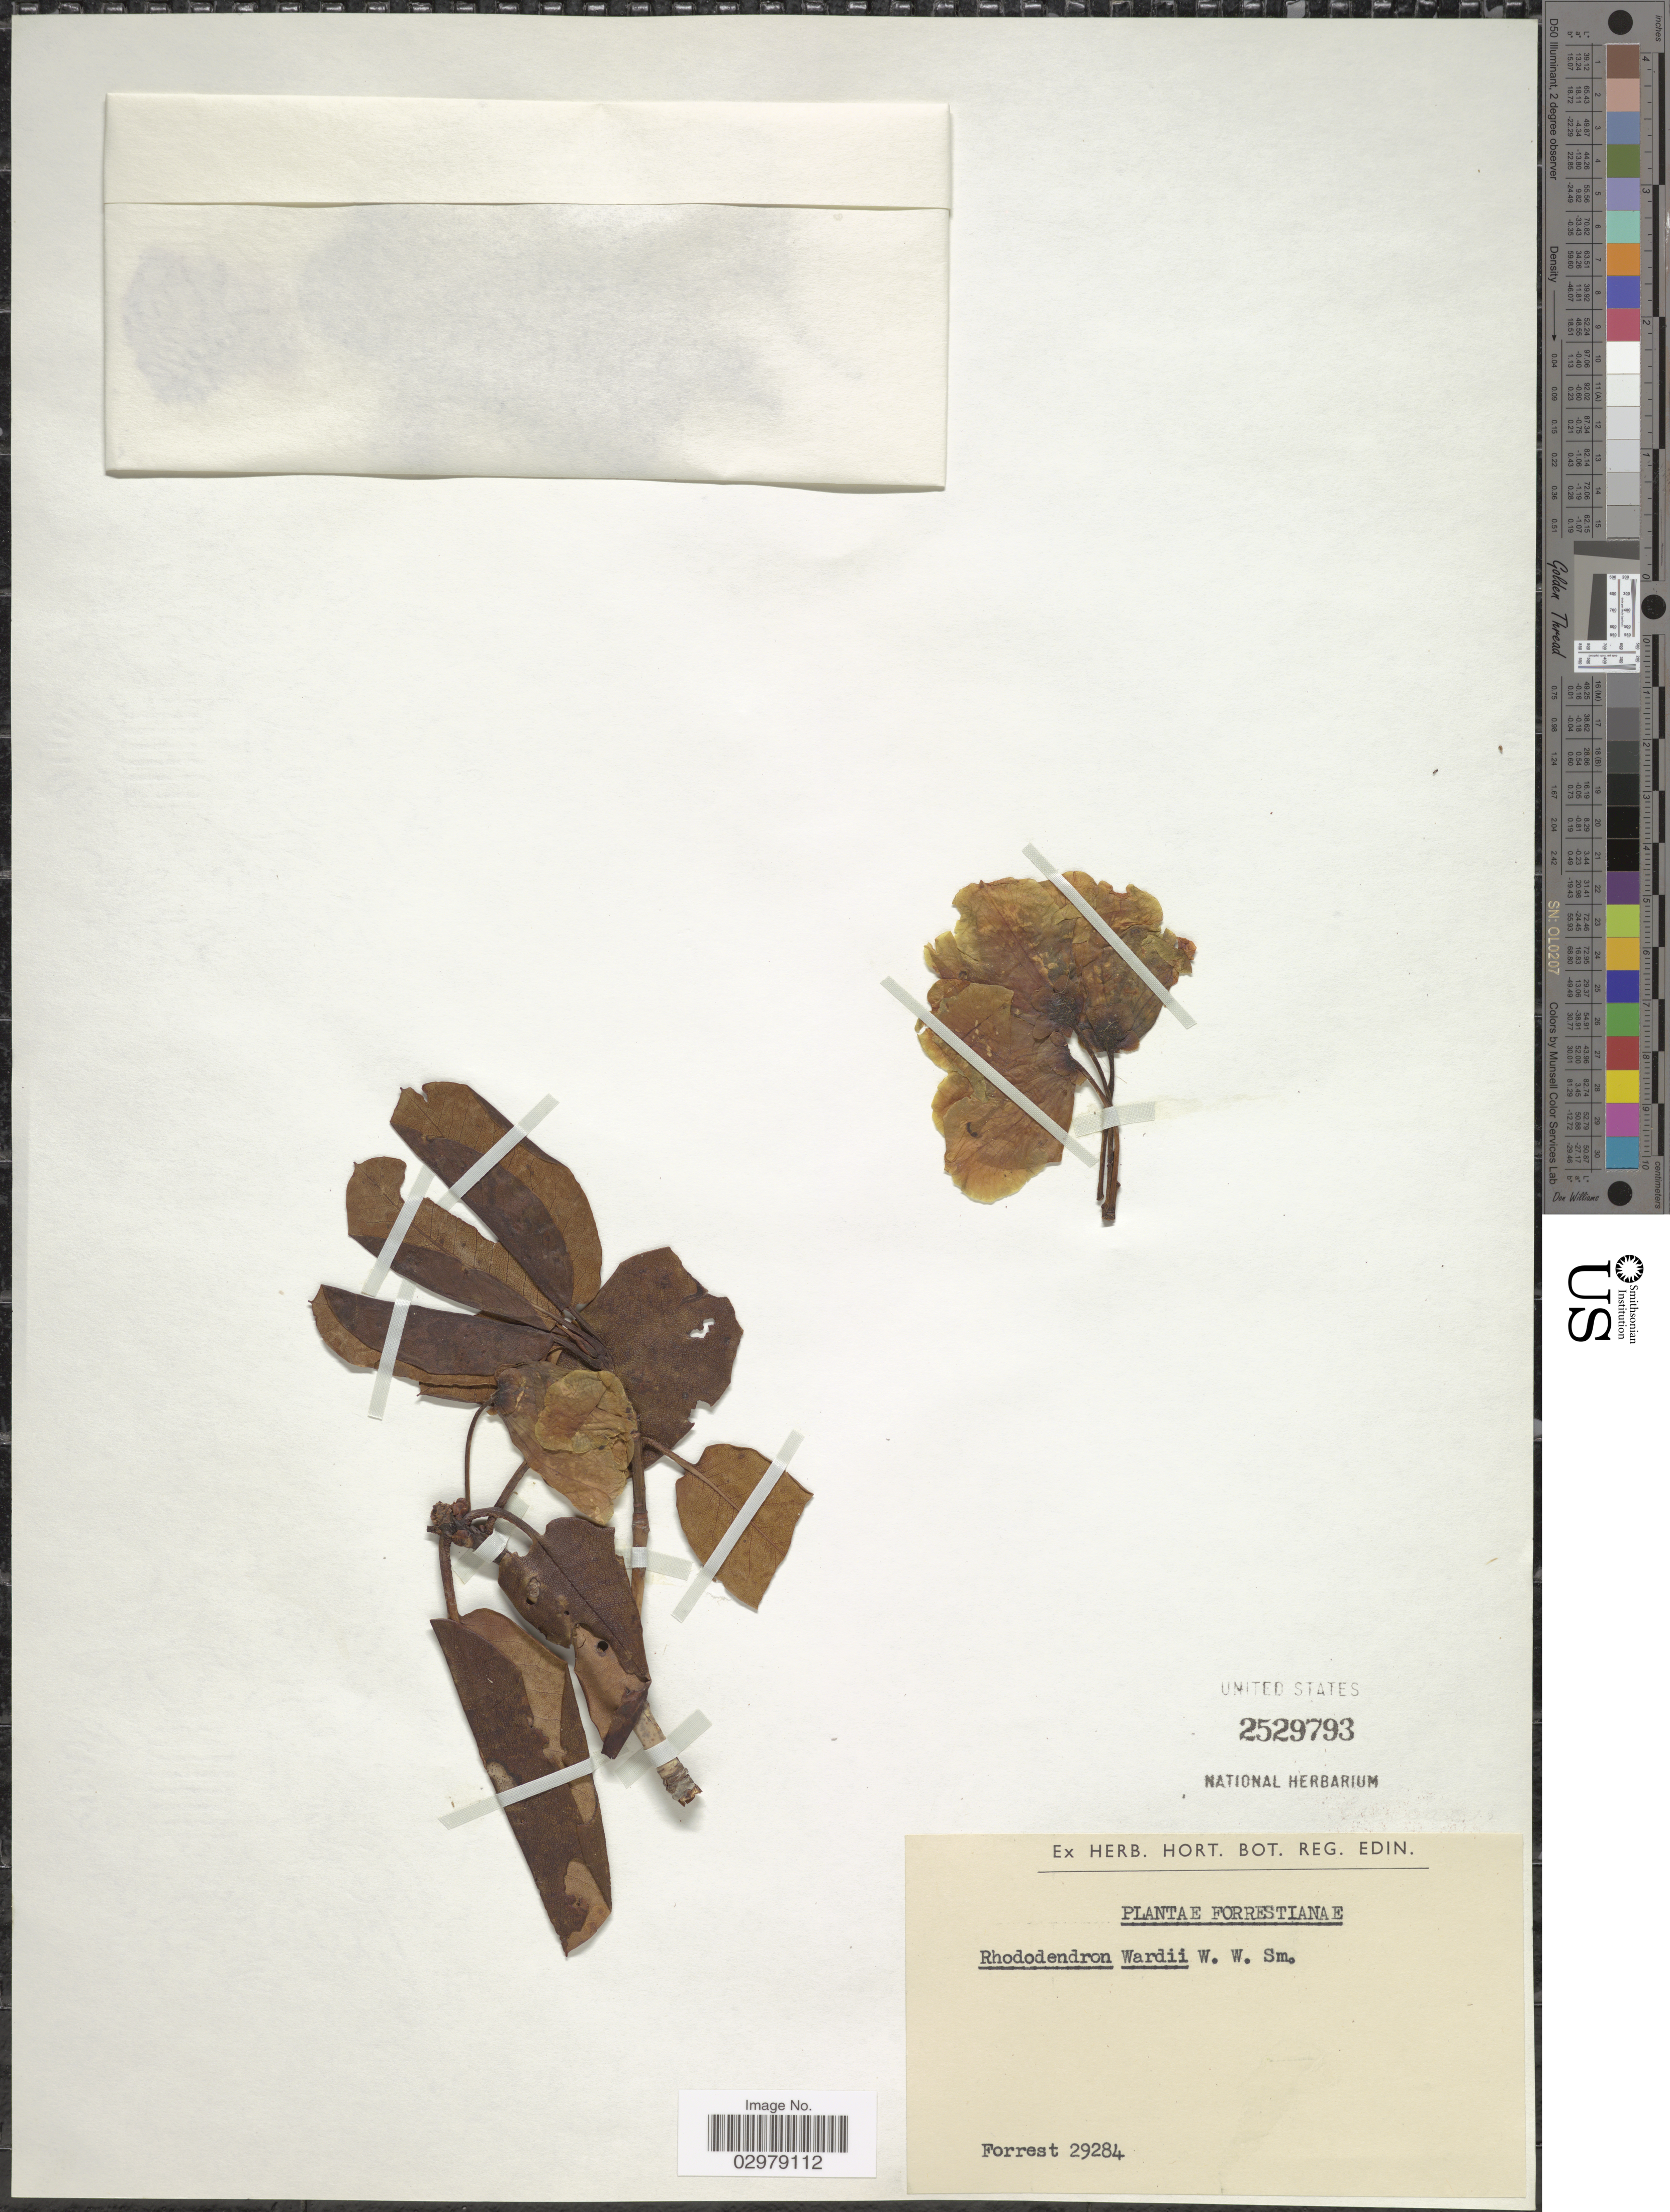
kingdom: Plantae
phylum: Tracheophyta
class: Magnoliopsida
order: Ericales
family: Ericaceae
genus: Rhododendron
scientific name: Rhododendron wardii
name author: W.W. Sm.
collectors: -. Forrest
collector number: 29284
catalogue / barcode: US 2529793